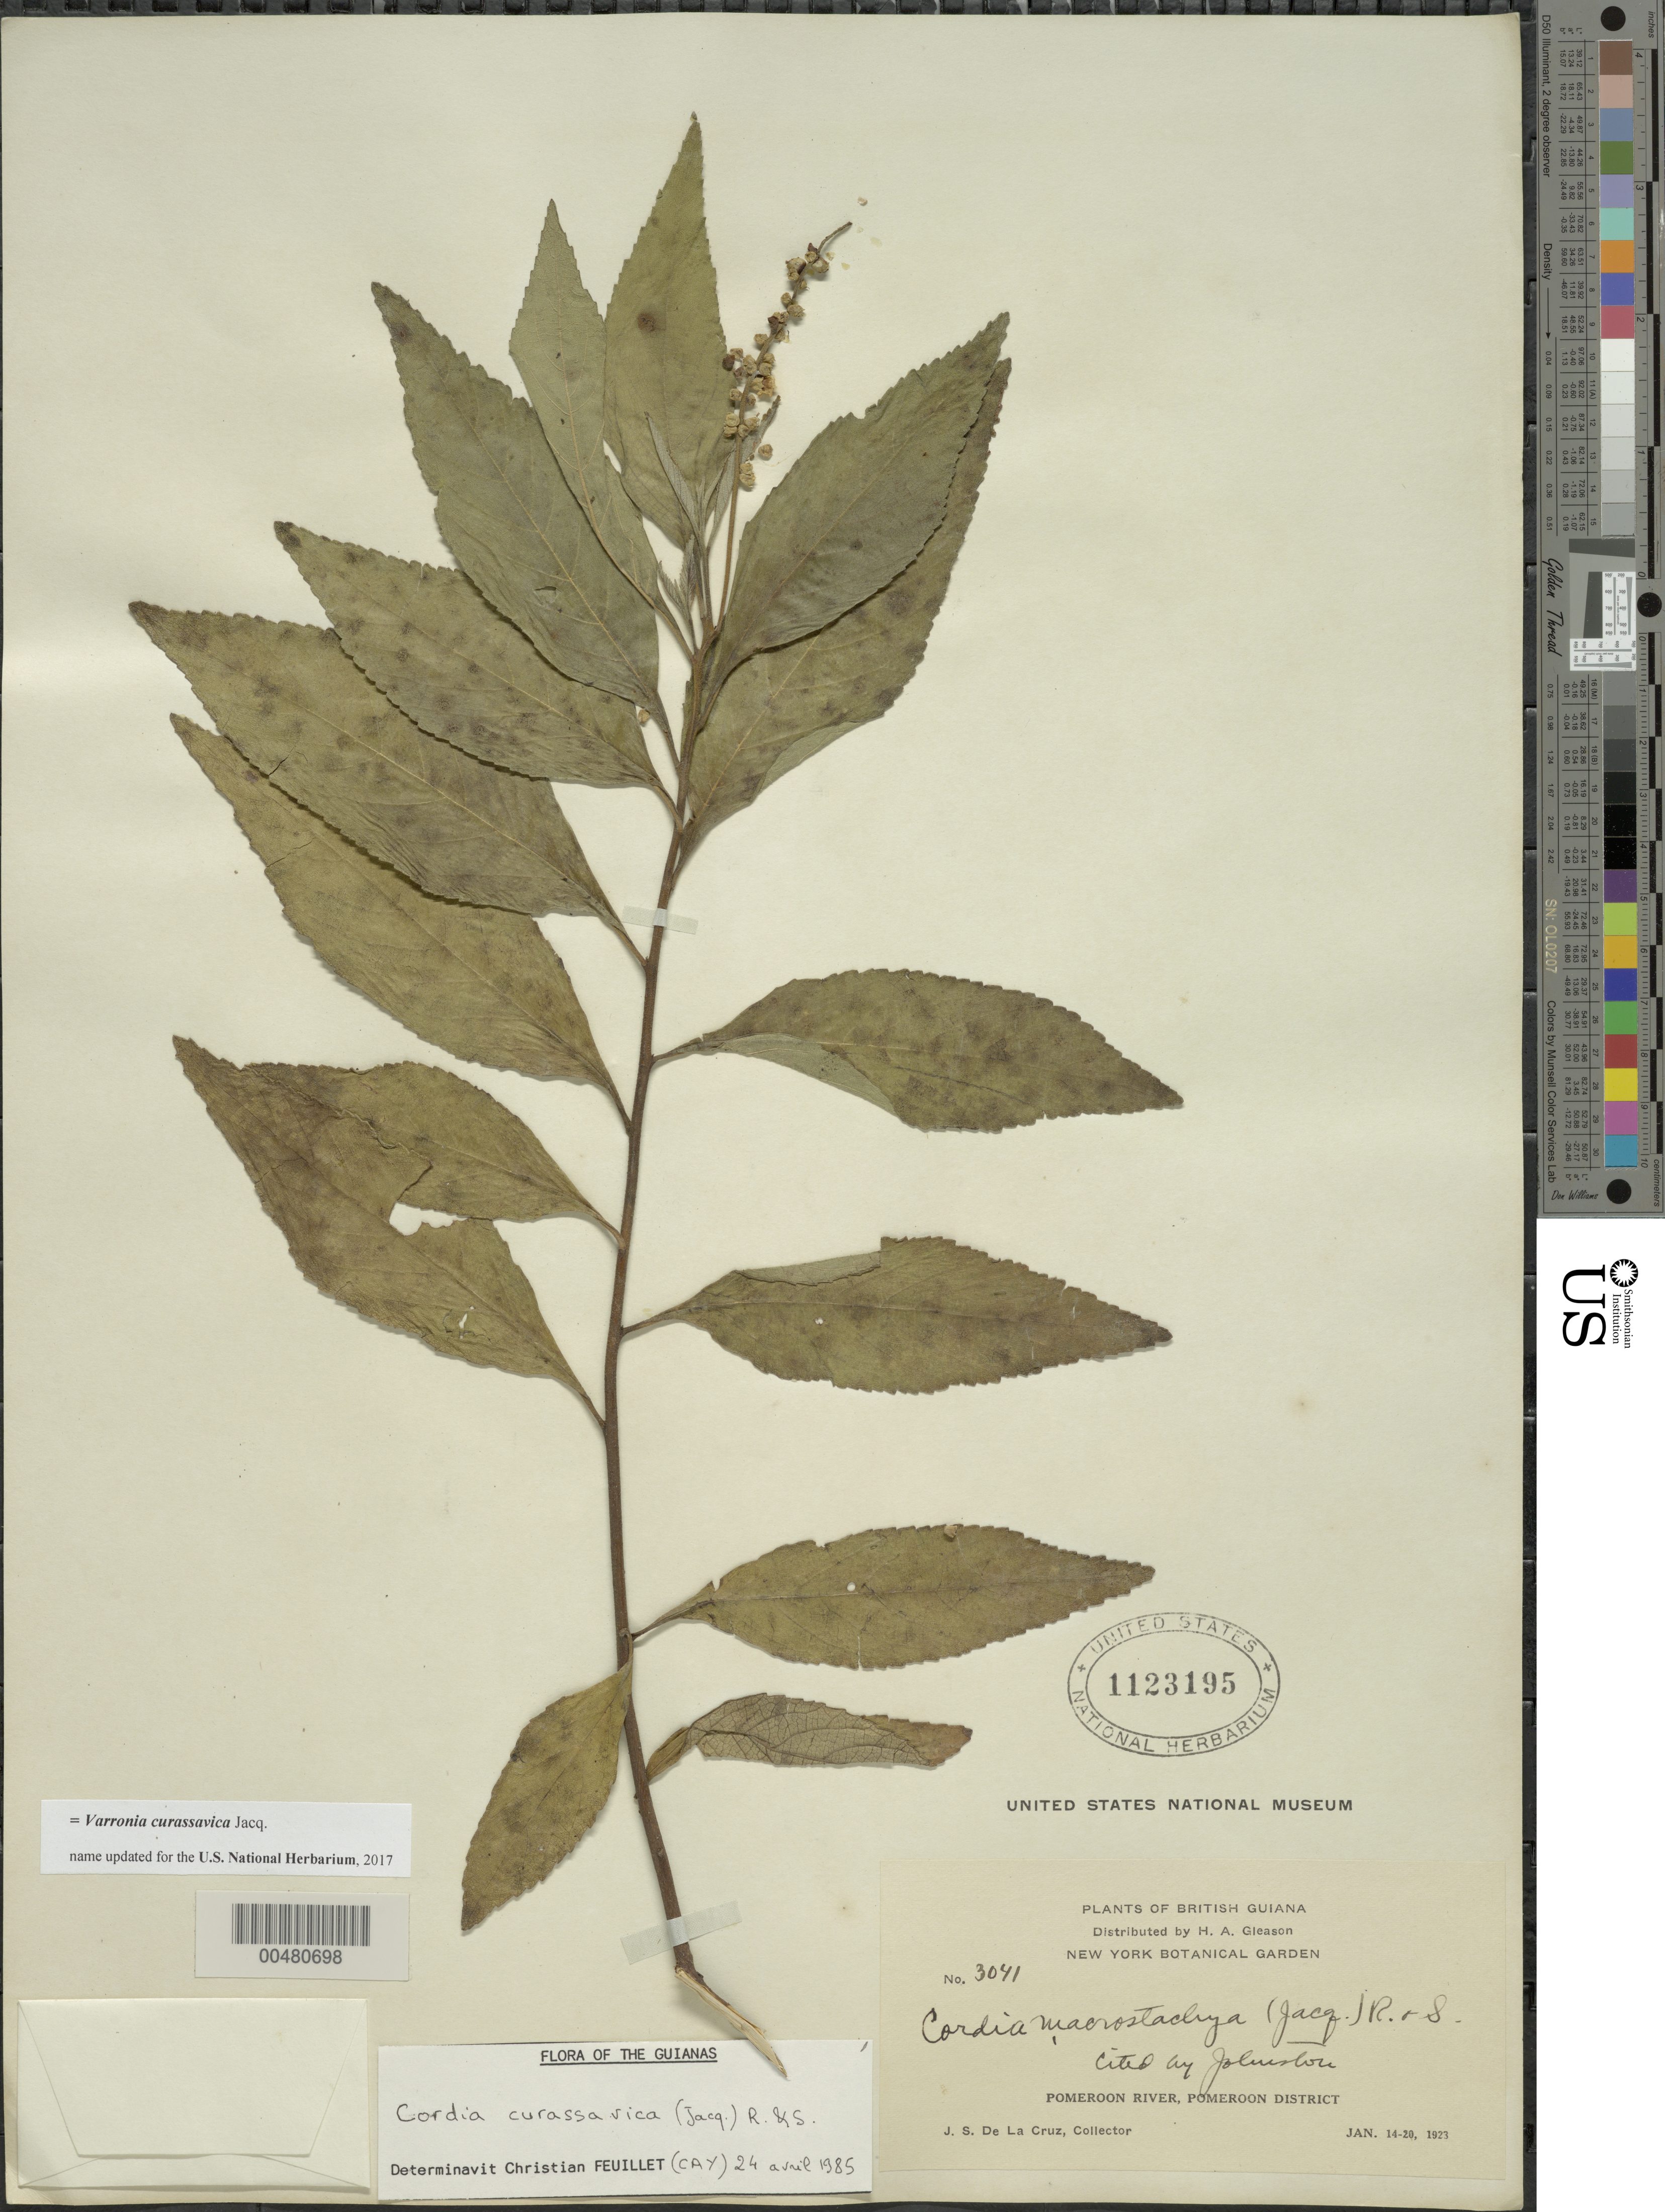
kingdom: Plantae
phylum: Tracheophyta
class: Magnoliopsida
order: Boraginales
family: Cordiaceae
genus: Varronia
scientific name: Varronia curassavica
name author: Jacq.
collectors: J. S. de la Cruz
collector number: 3041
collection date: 1923-01-14/1923-01-20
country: Guyana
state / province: Pomeroon-Supenaam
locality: British Guiana, Pomeroon River, Pomeroon District.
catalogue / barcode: US 1123195